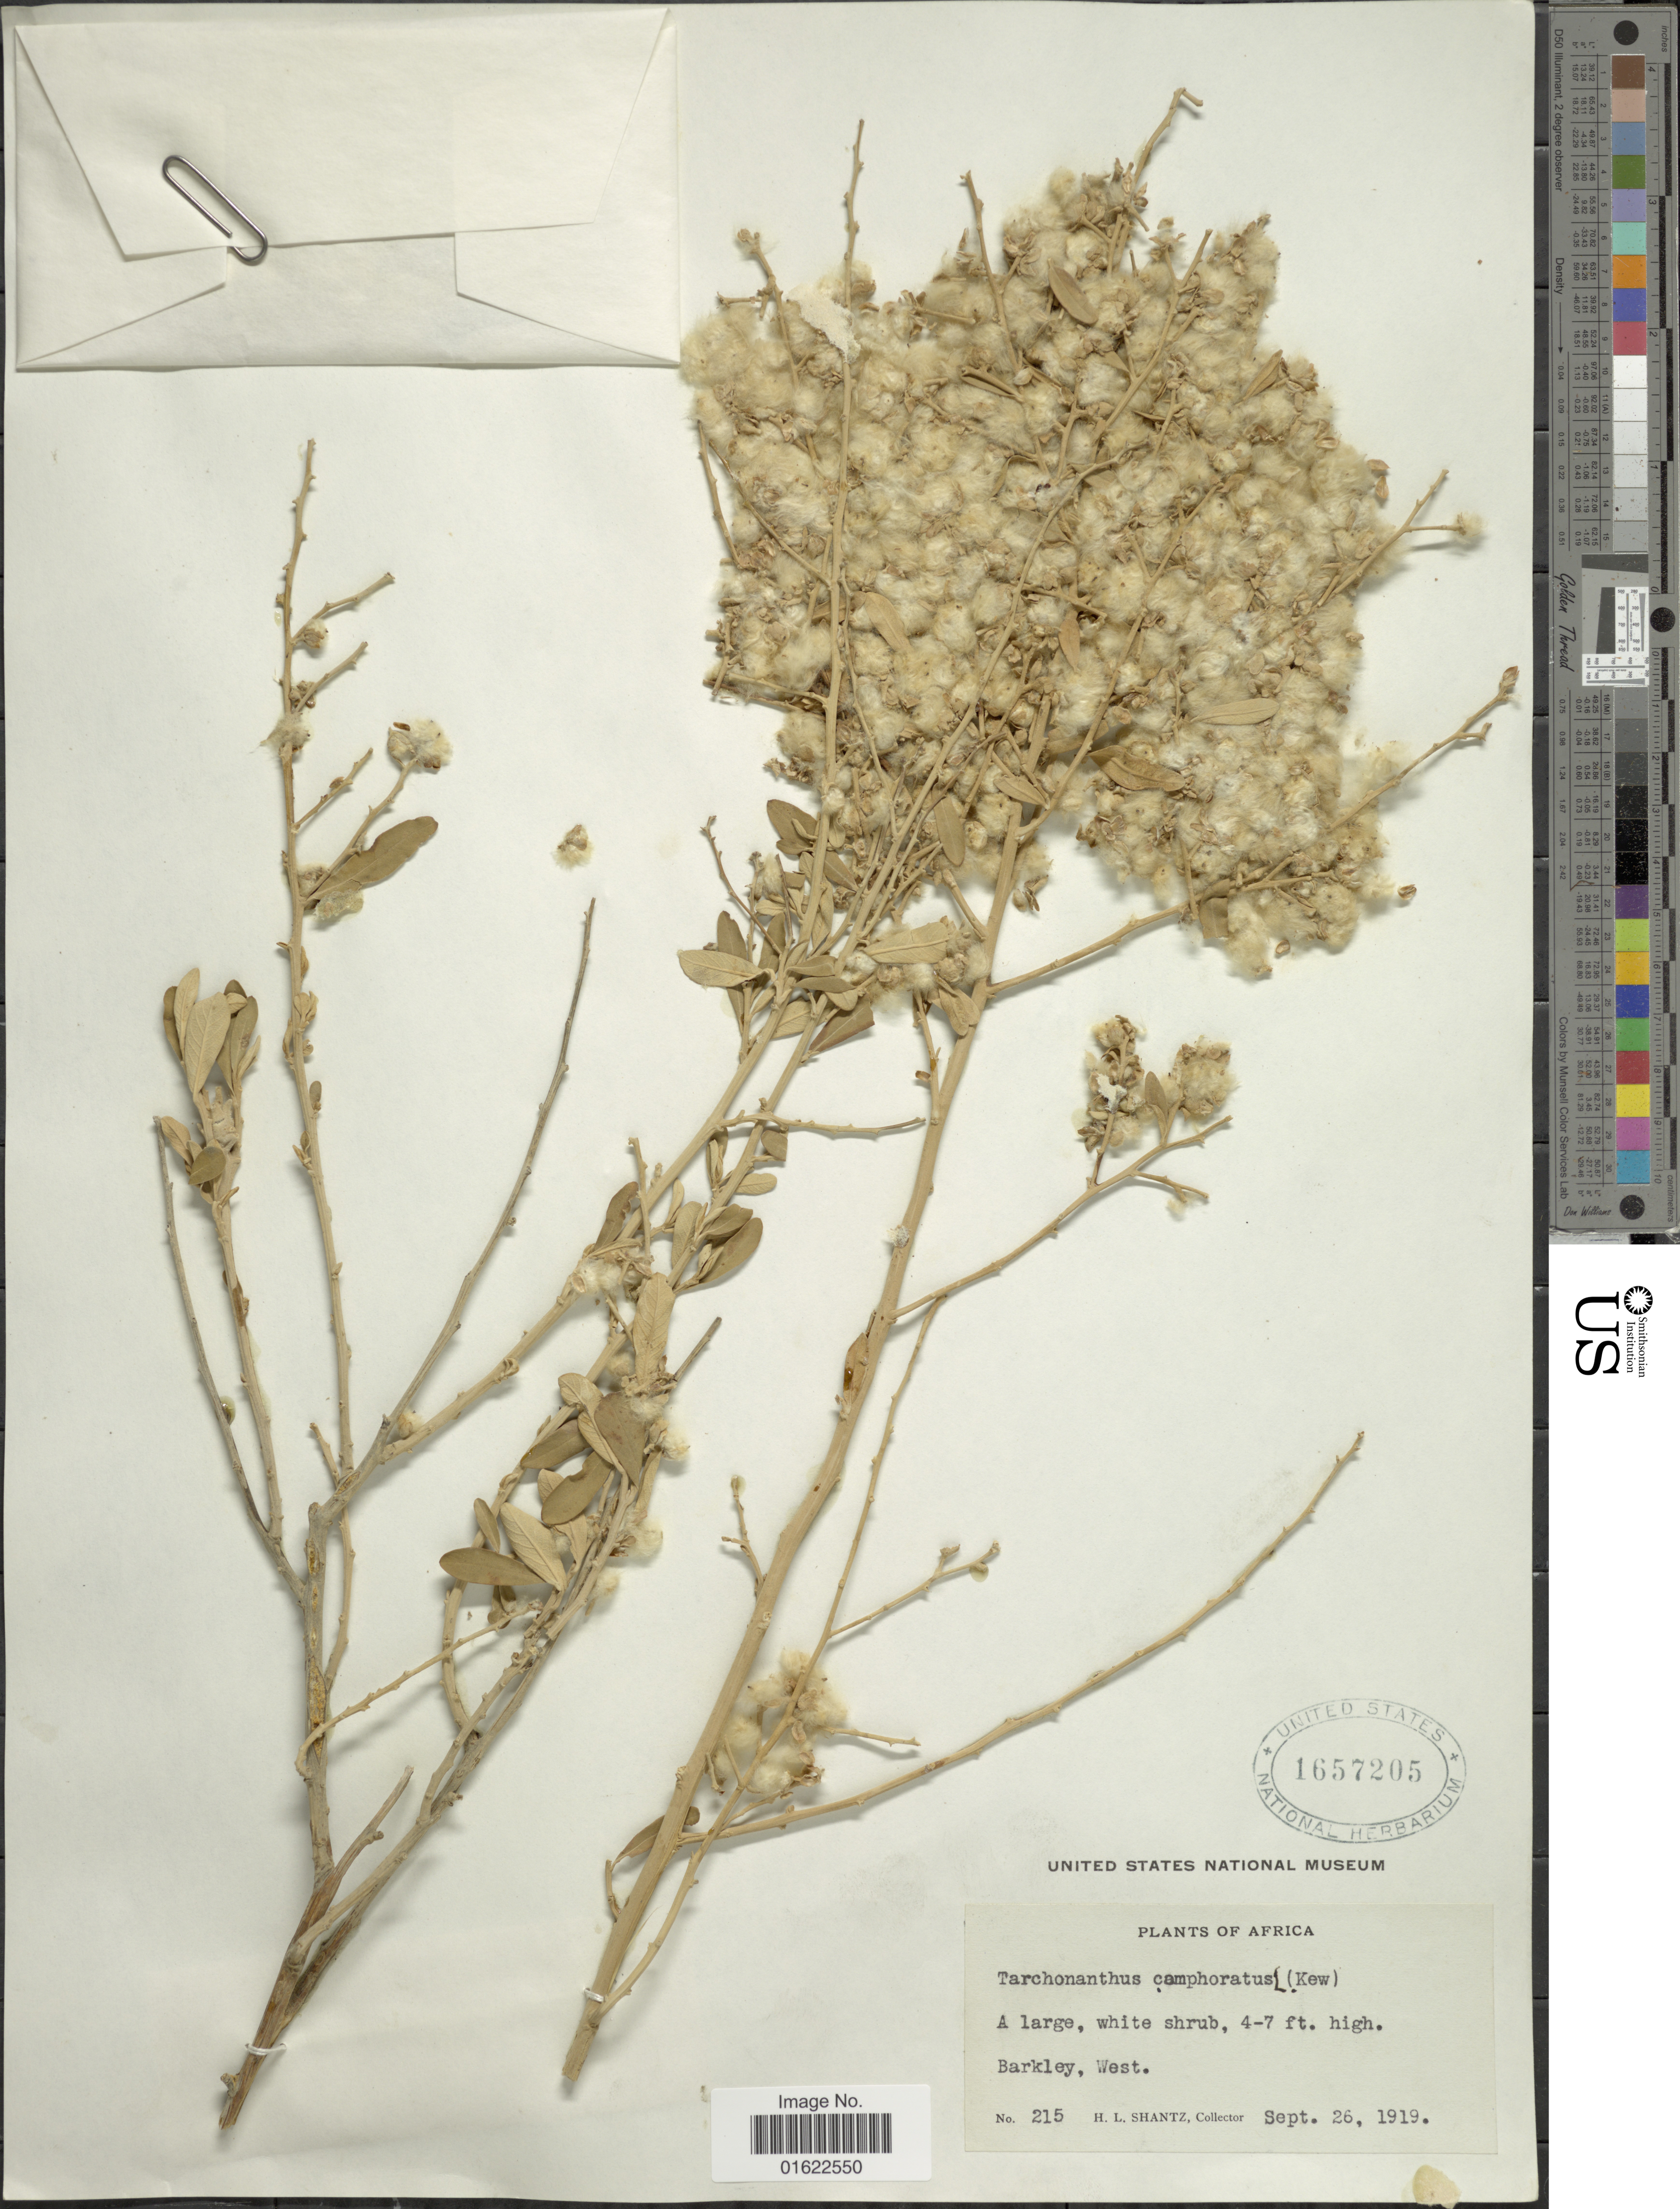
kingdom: Plantae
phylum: Tracheophyta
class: Magnoliopsida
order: Asterales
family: Asteraceae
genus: Tarchonanthus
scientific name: Tarchonanthus camphoratus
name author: L.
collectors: H. Shantz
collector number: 215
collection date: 1919-09-26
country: South Africa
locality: Africa, Barkley, West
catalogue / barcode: US 1657205